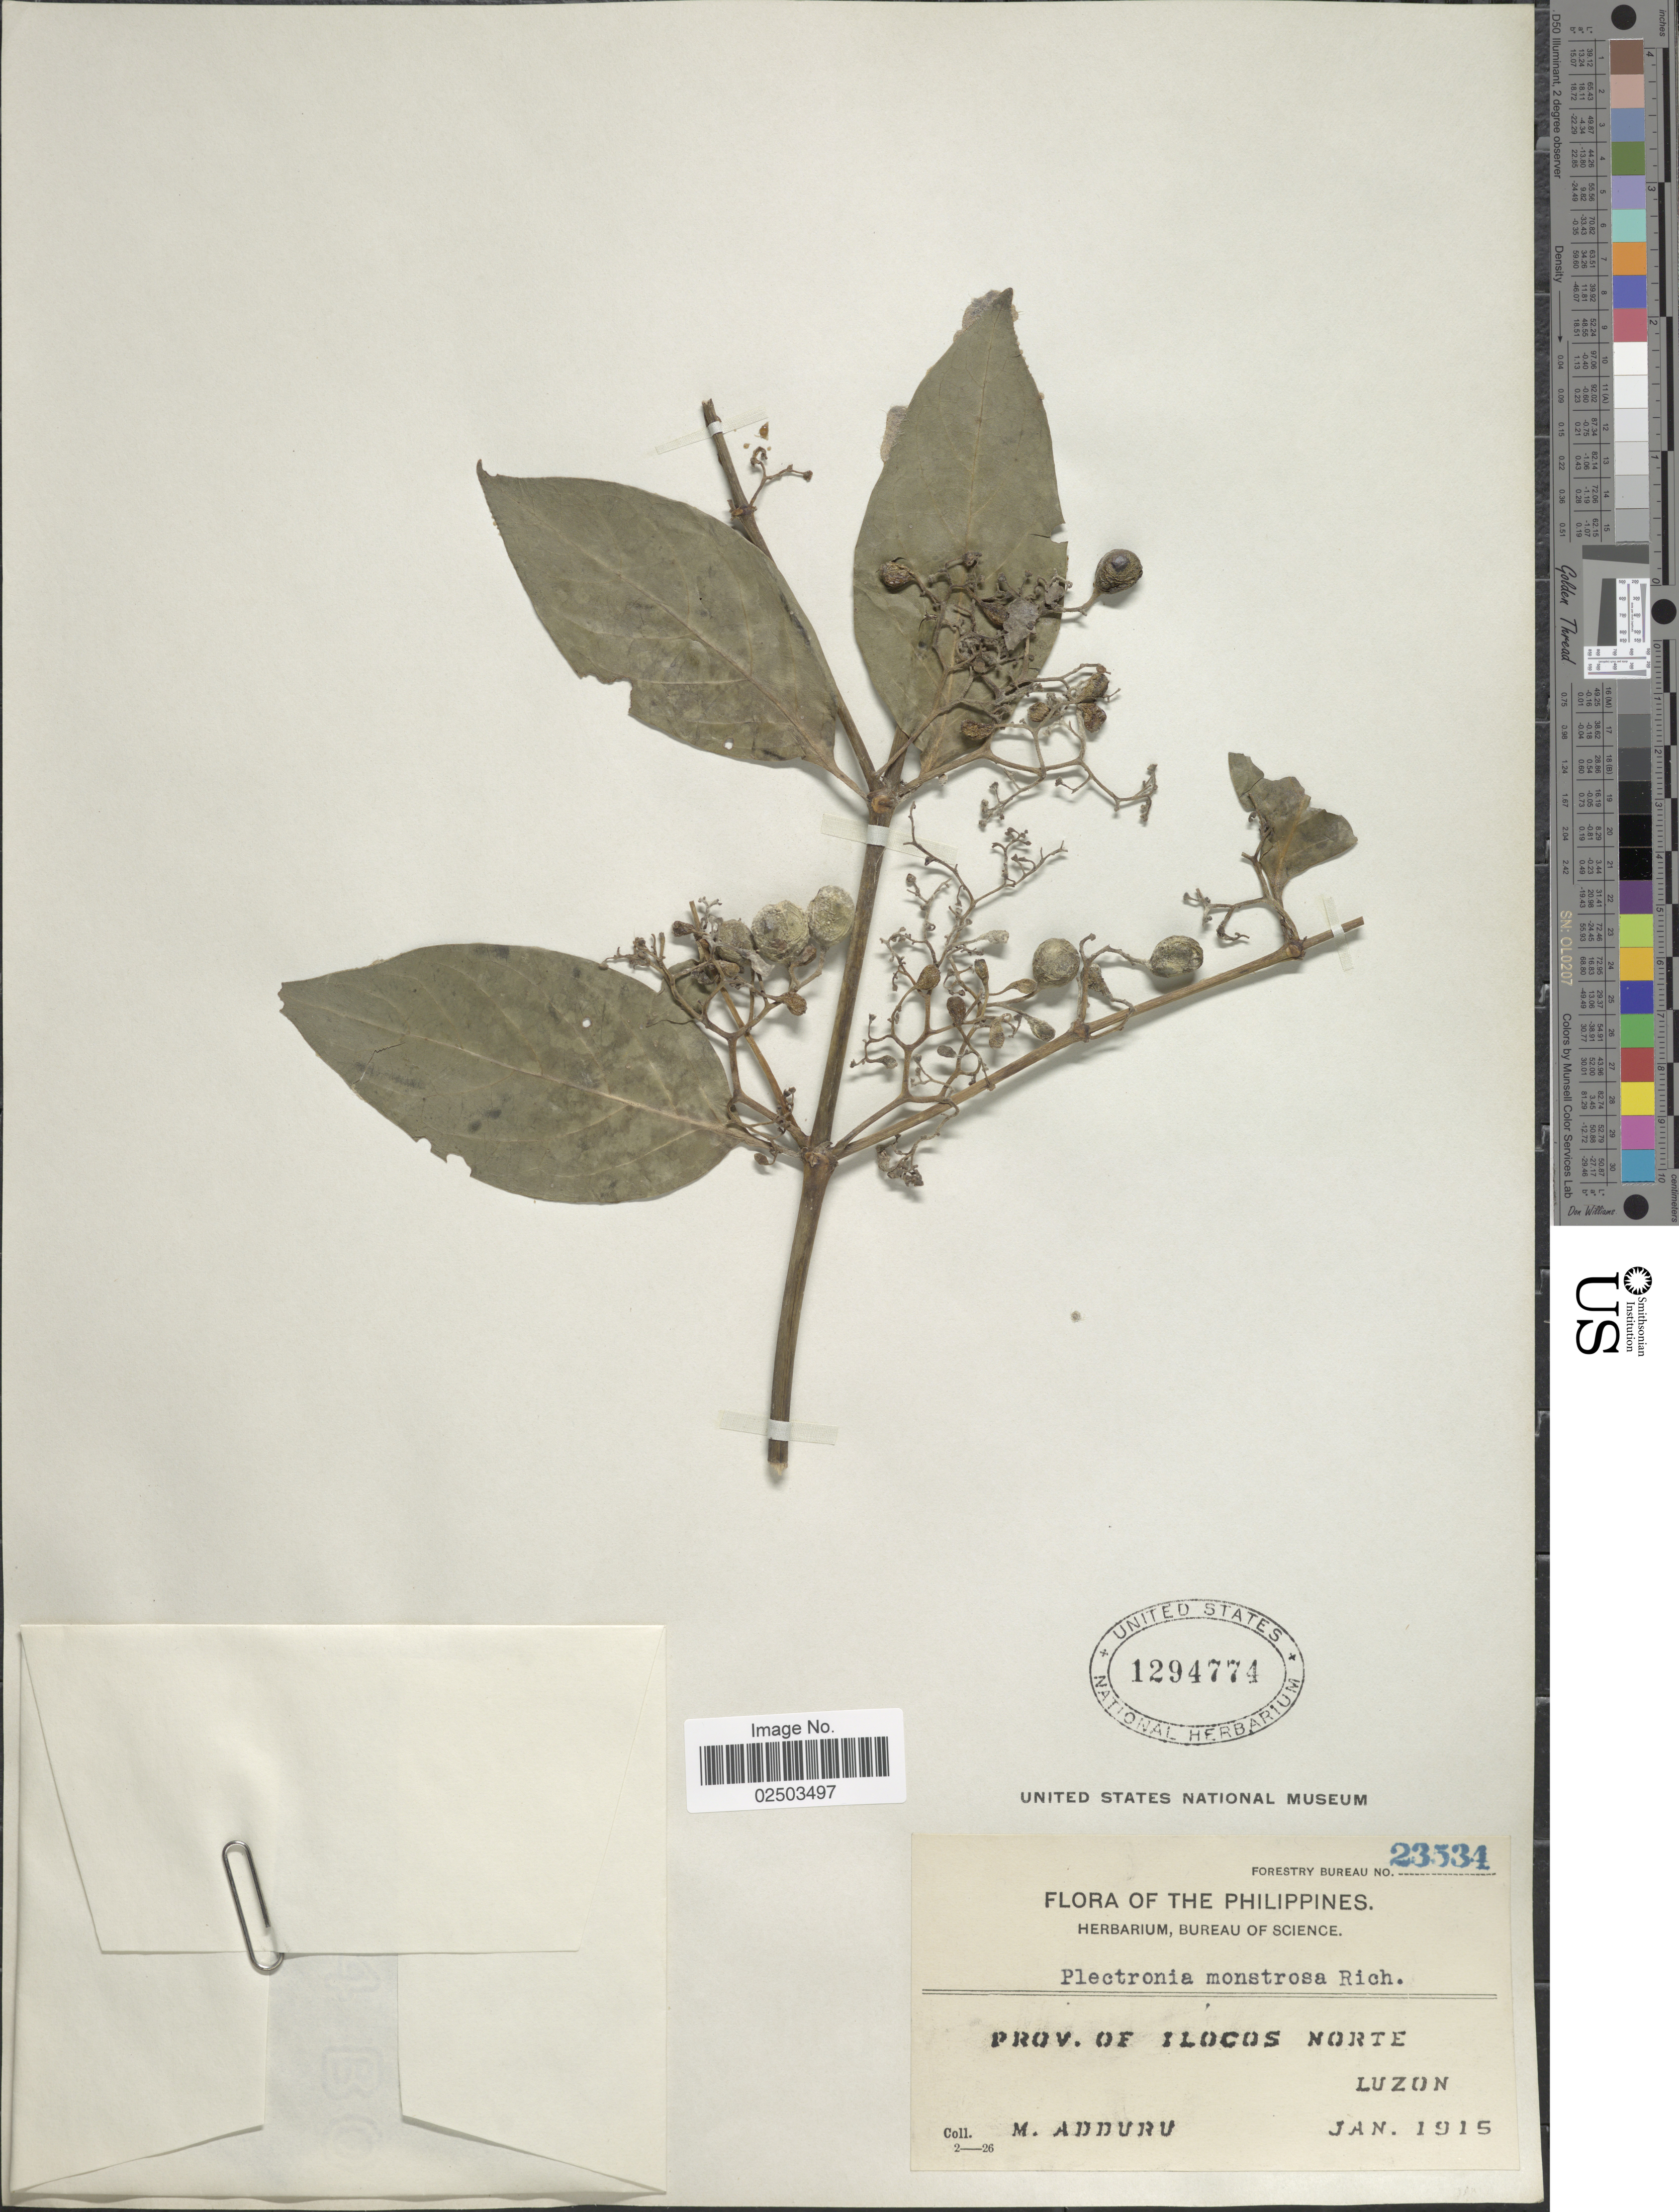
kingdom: Plantae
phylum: Tracheophyta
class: Magnoliopsida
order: Gentianales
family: Rubiaceae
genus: Canthium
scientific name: Canthium monstrosum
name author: (A. Rich.) Merr.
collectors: M. Adduru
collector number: Forestry Bureau 23534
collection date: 1915-01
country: Philippines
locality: Prov. of Ilocos Norte Luzon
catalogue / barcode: US 1294774